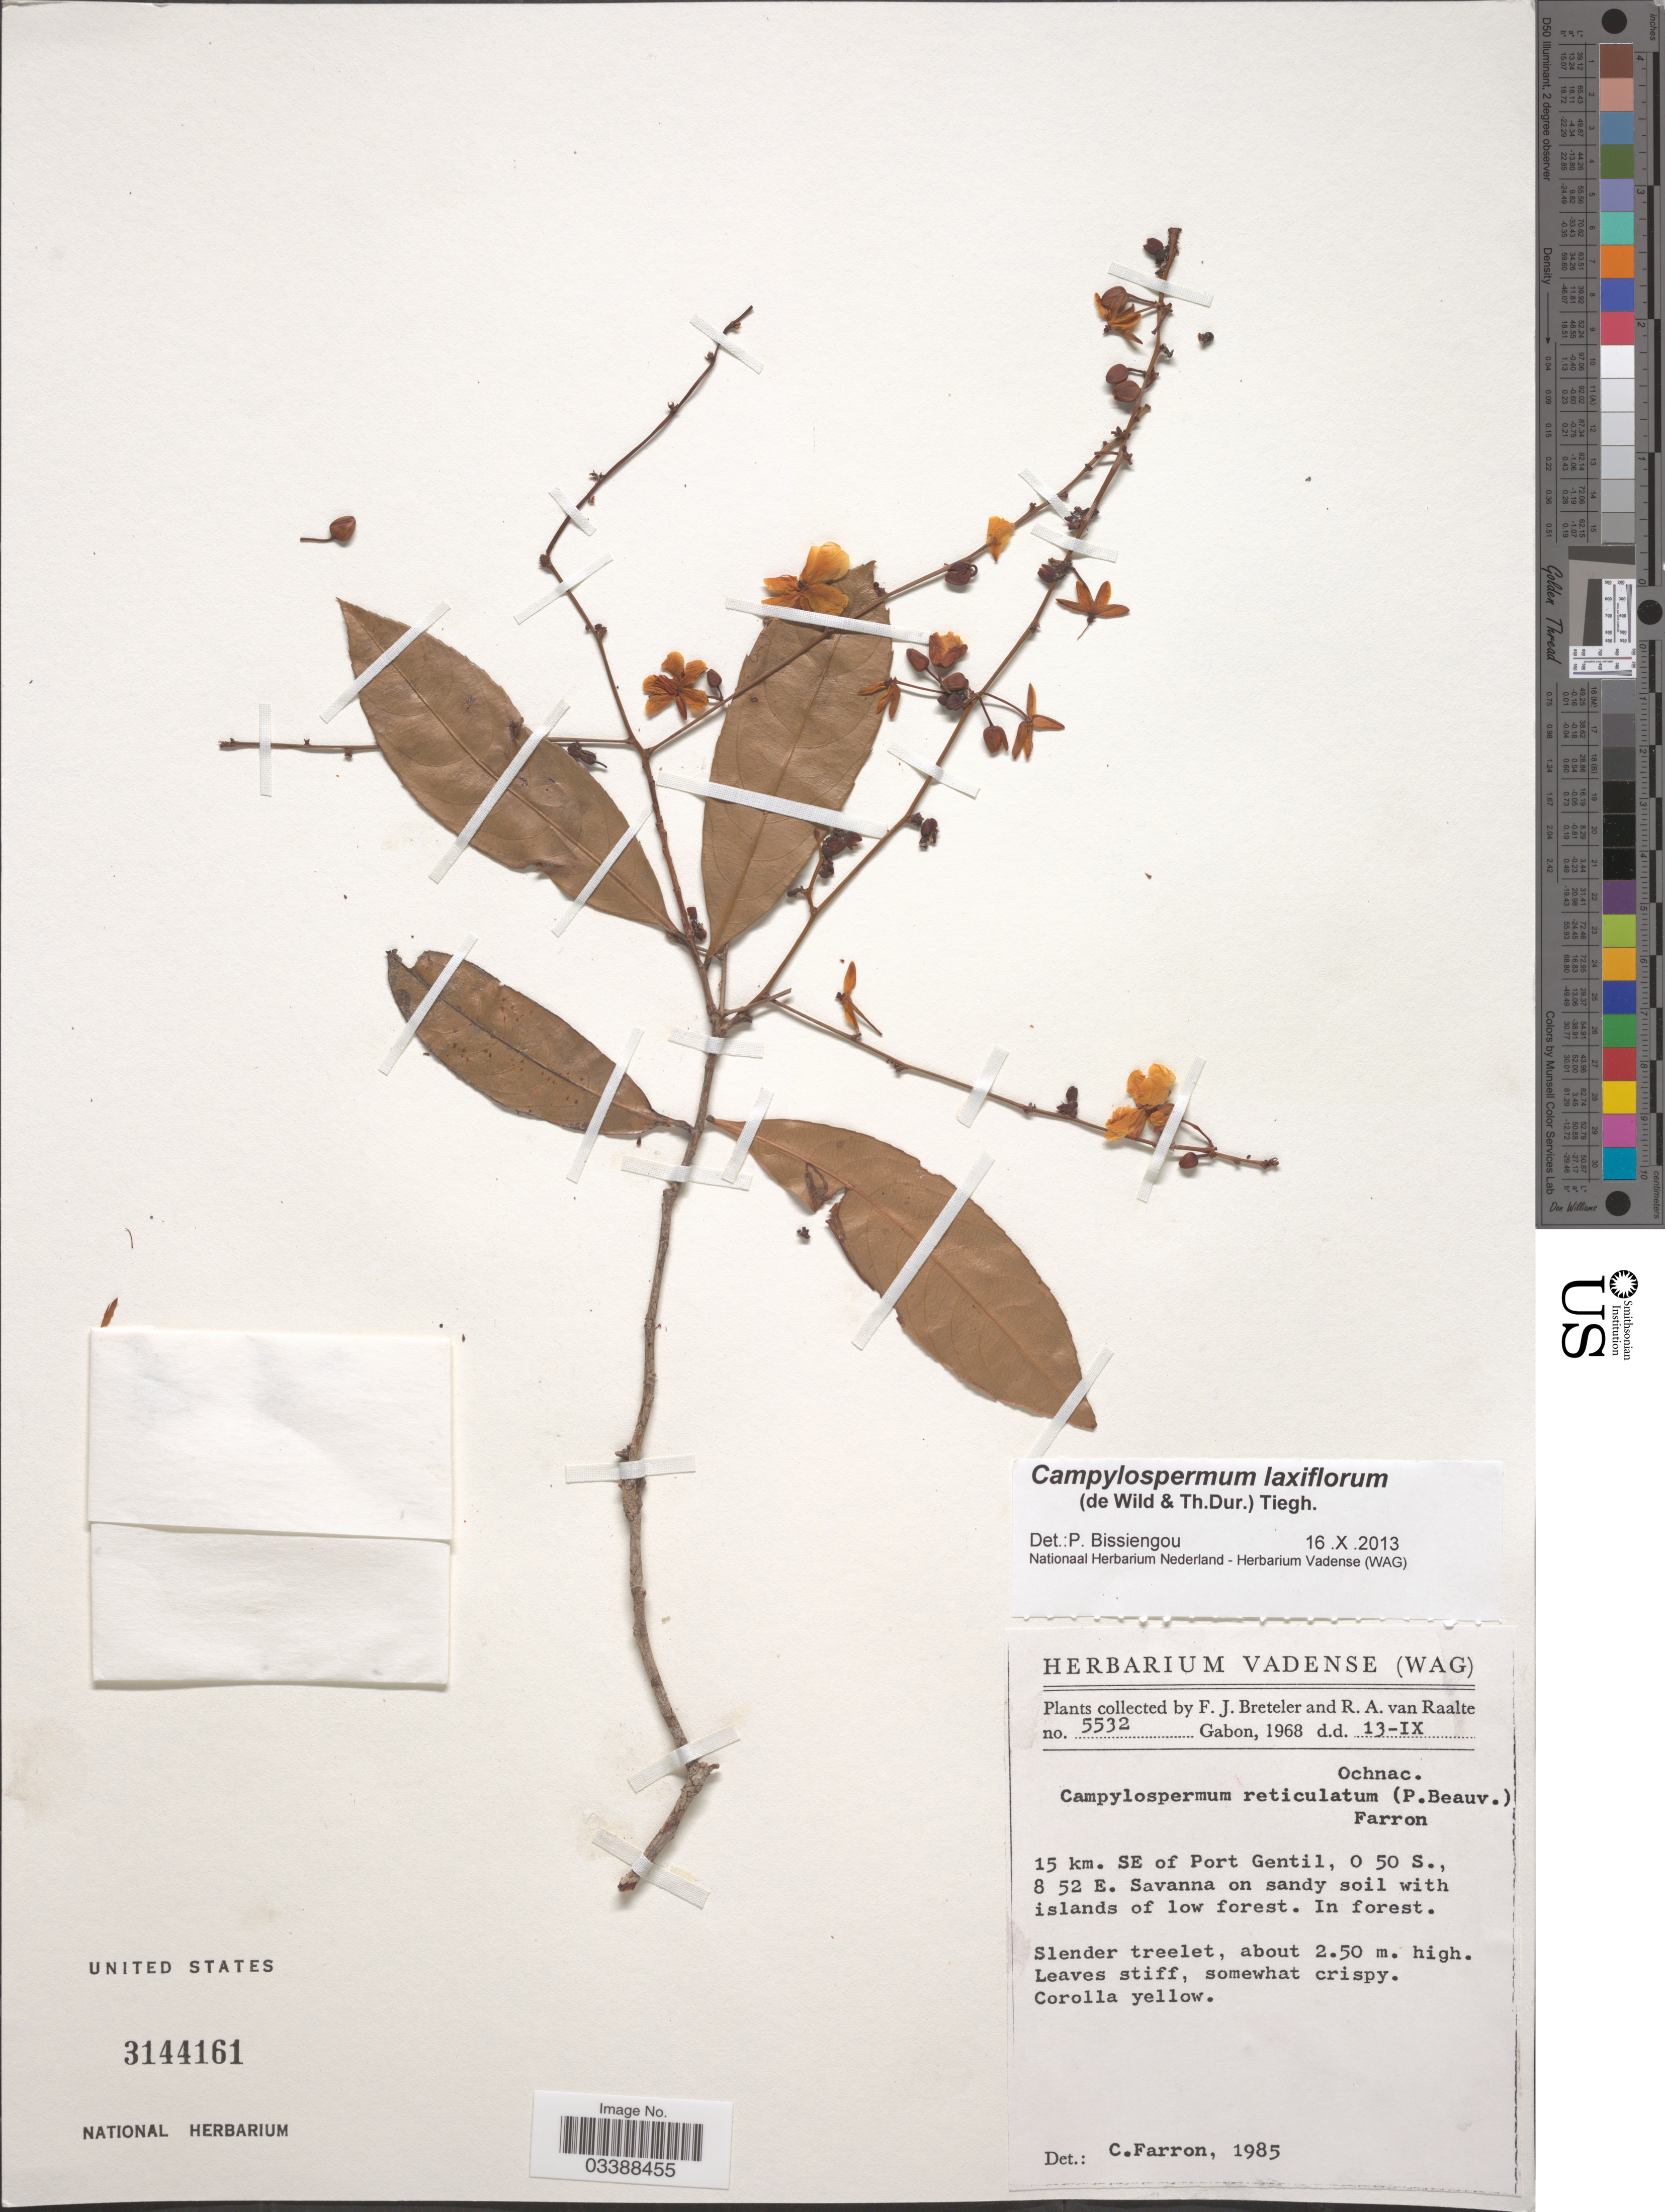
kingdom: Plantae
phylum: Tracheophyta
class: Magnoliopsida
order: Malpighiales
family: Ochnaceae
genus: Campylospermum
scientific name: Campylospermum laxiflorum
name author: (De Wild. & Durand) Tiegh.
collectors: F. J. Breteler & R. Van Raalte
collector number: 5532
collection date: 1968-09-13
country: Gabon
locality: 15 km. SE of Port Gentil.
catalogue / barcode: US 3144161